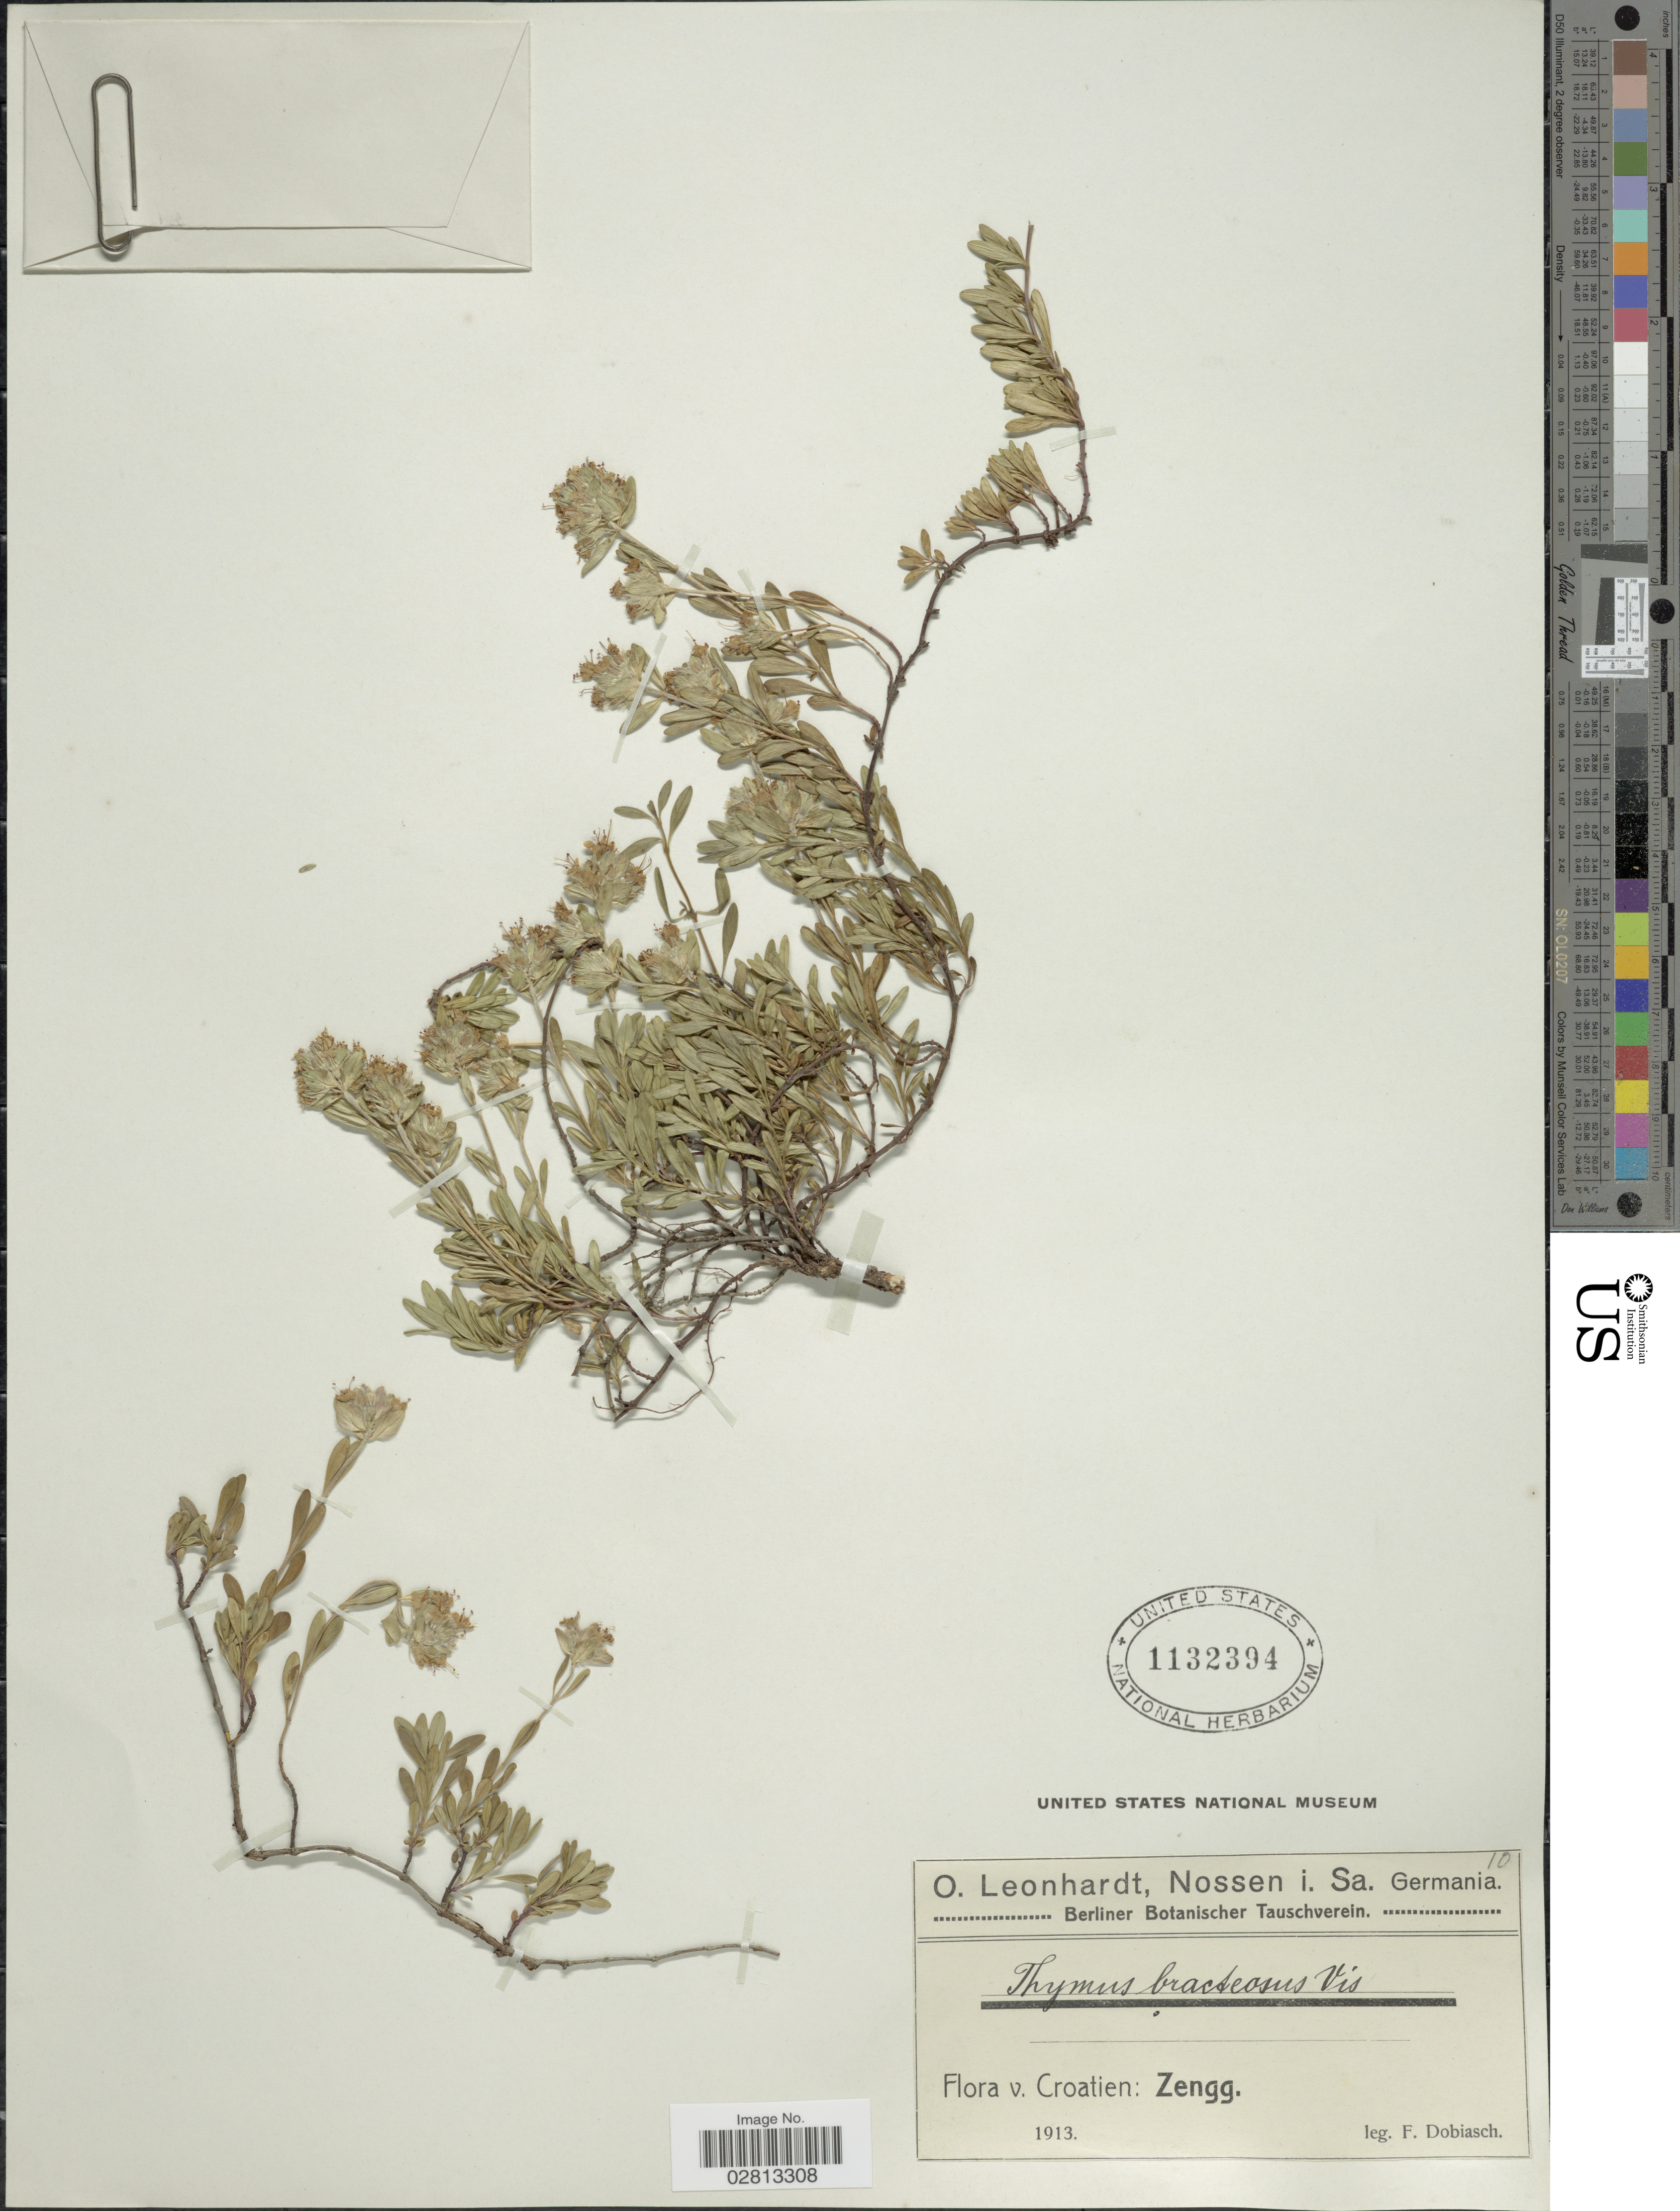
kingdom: Plantae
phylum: Tracheophyta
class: Magnoliopsida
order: Lamiales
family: Lamiaceae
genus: Thymus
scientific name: Thymus bracteosus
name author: Vis. ex Benth.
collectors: F. Dobiasch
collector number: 10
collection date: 1913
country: Croatia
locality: Zengg.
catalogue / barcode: US 1132394